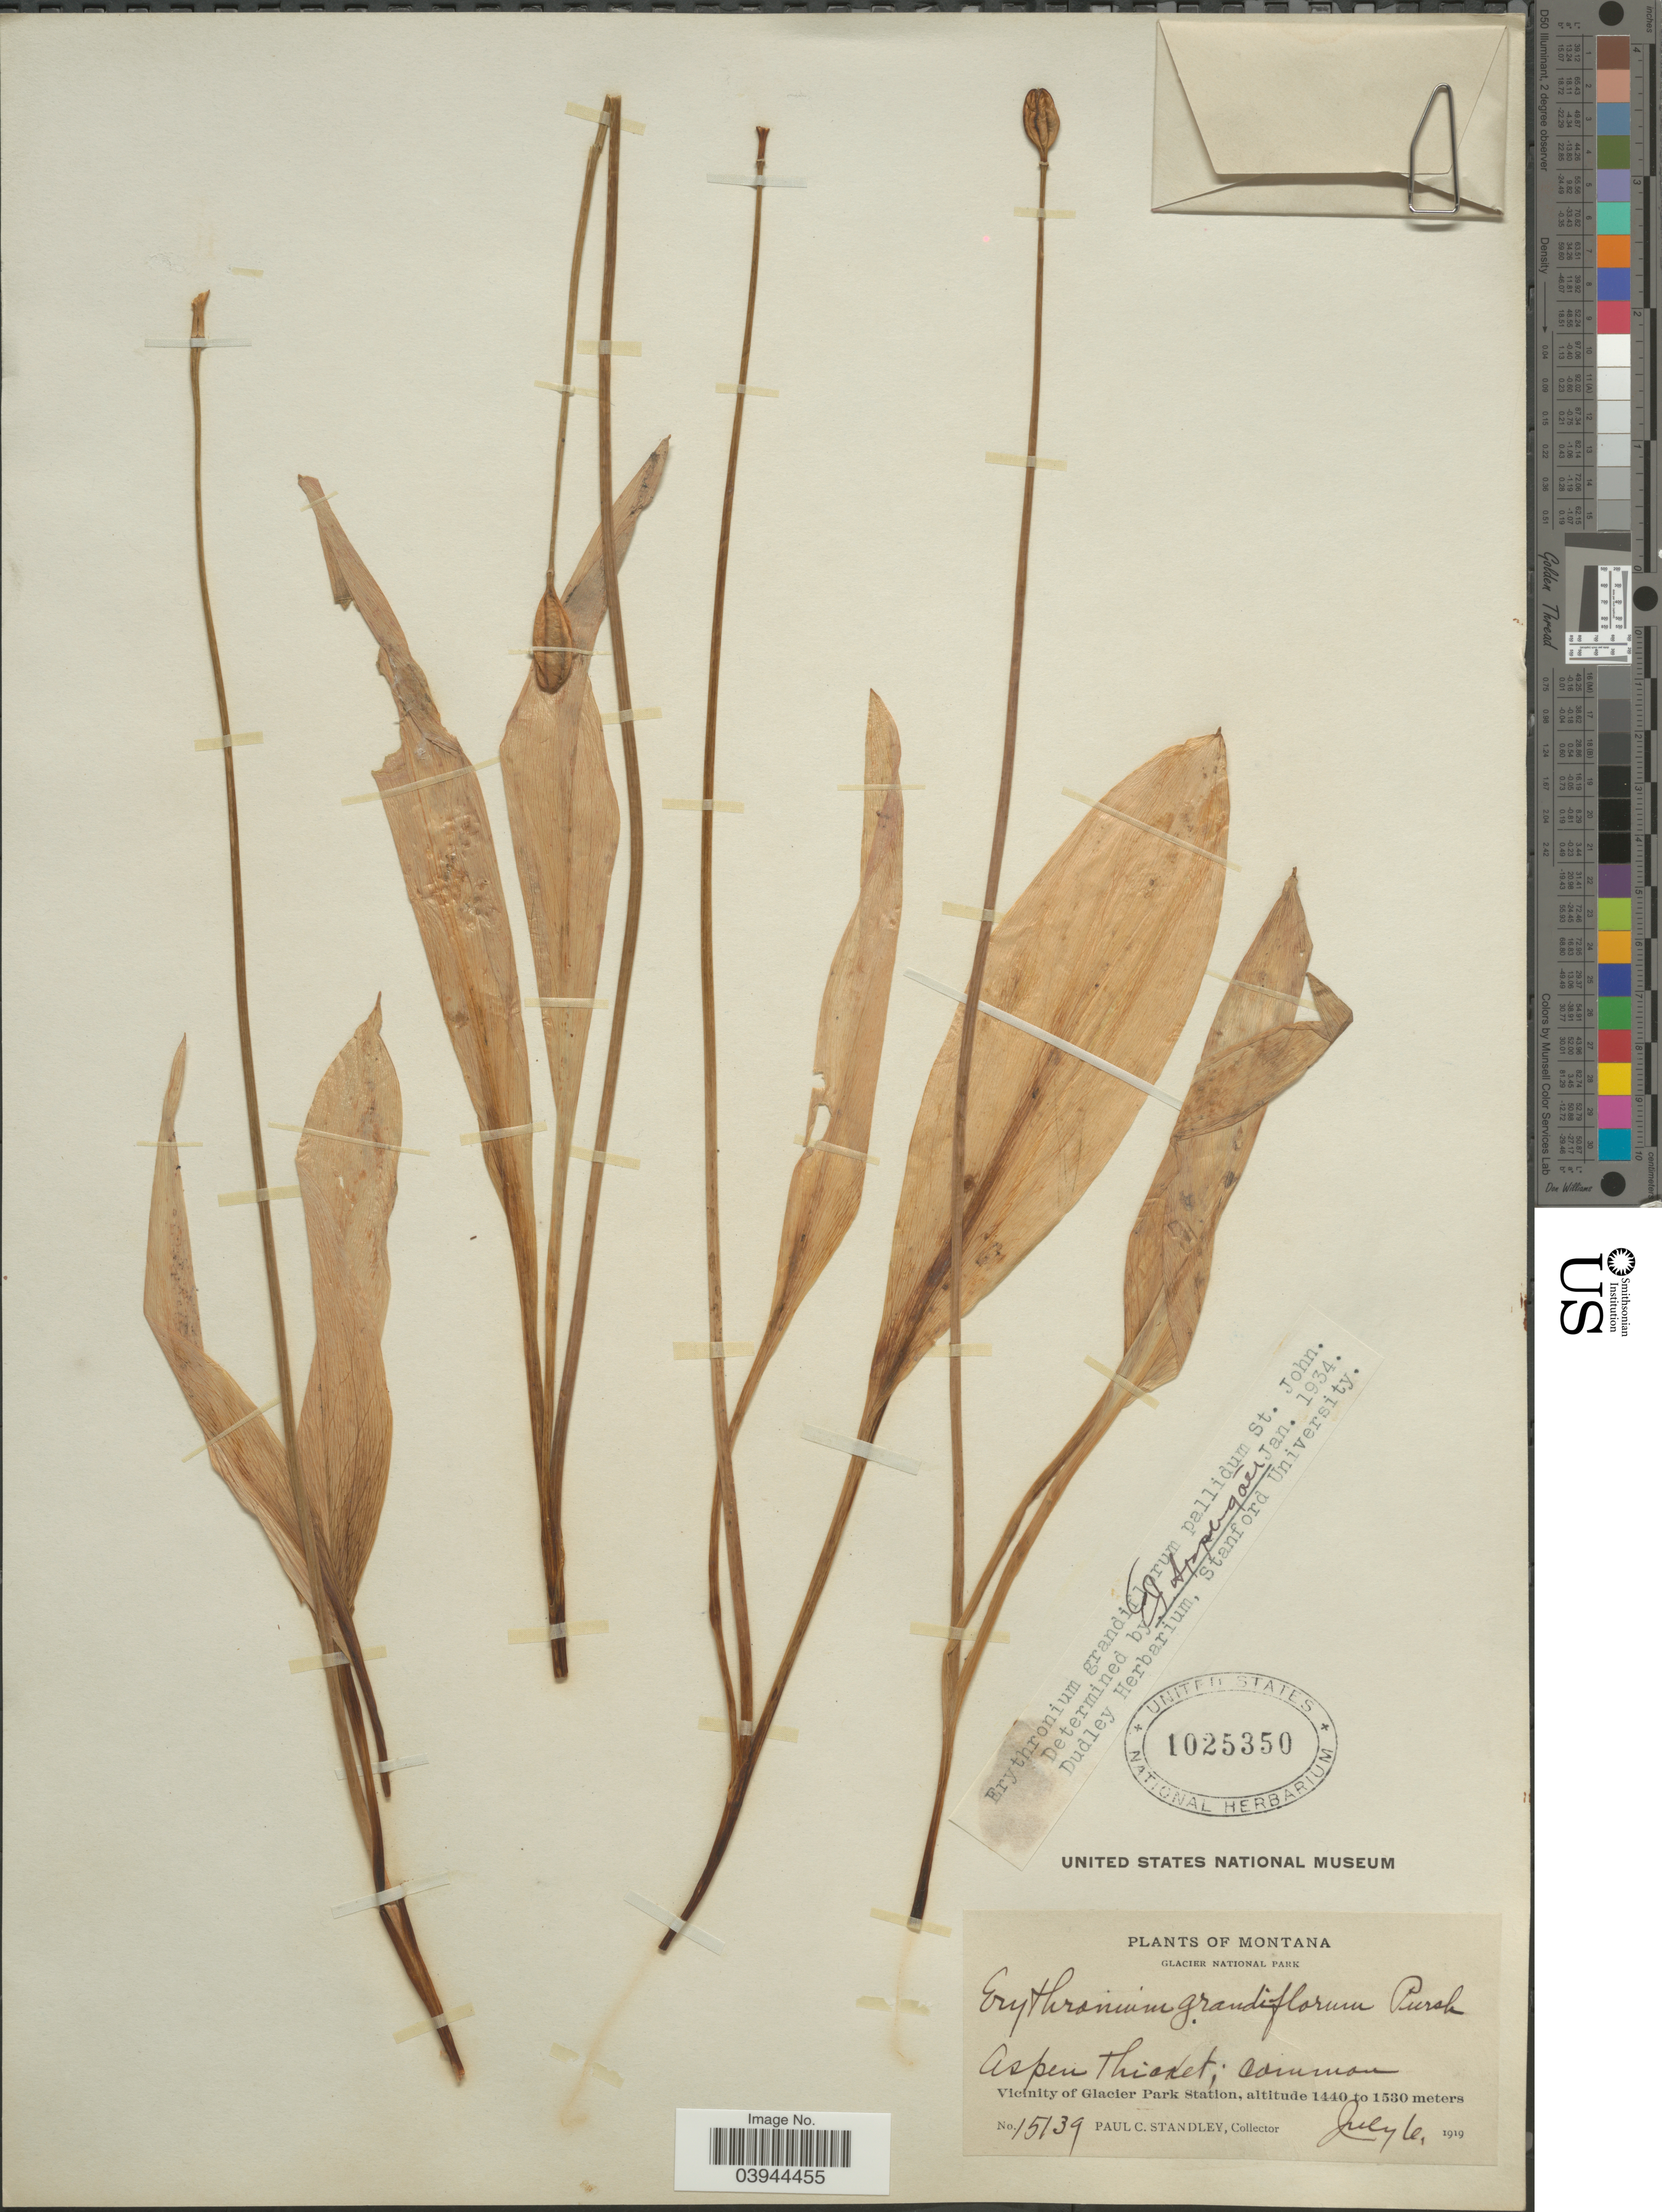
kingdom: Plantae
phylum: Tracheophyta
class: Liliopsida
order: Liliales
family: Liliaceae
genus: Erythronium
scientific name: Erythronium grandiflorum var. pallidum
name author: H. St. John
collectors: P. C. Standley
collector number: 15139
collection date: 1919-07-06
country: United States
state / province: Montana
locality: Glacier National Park. Vicinity of Glacier Park Station.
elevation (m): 1440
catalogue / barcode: US 1025350